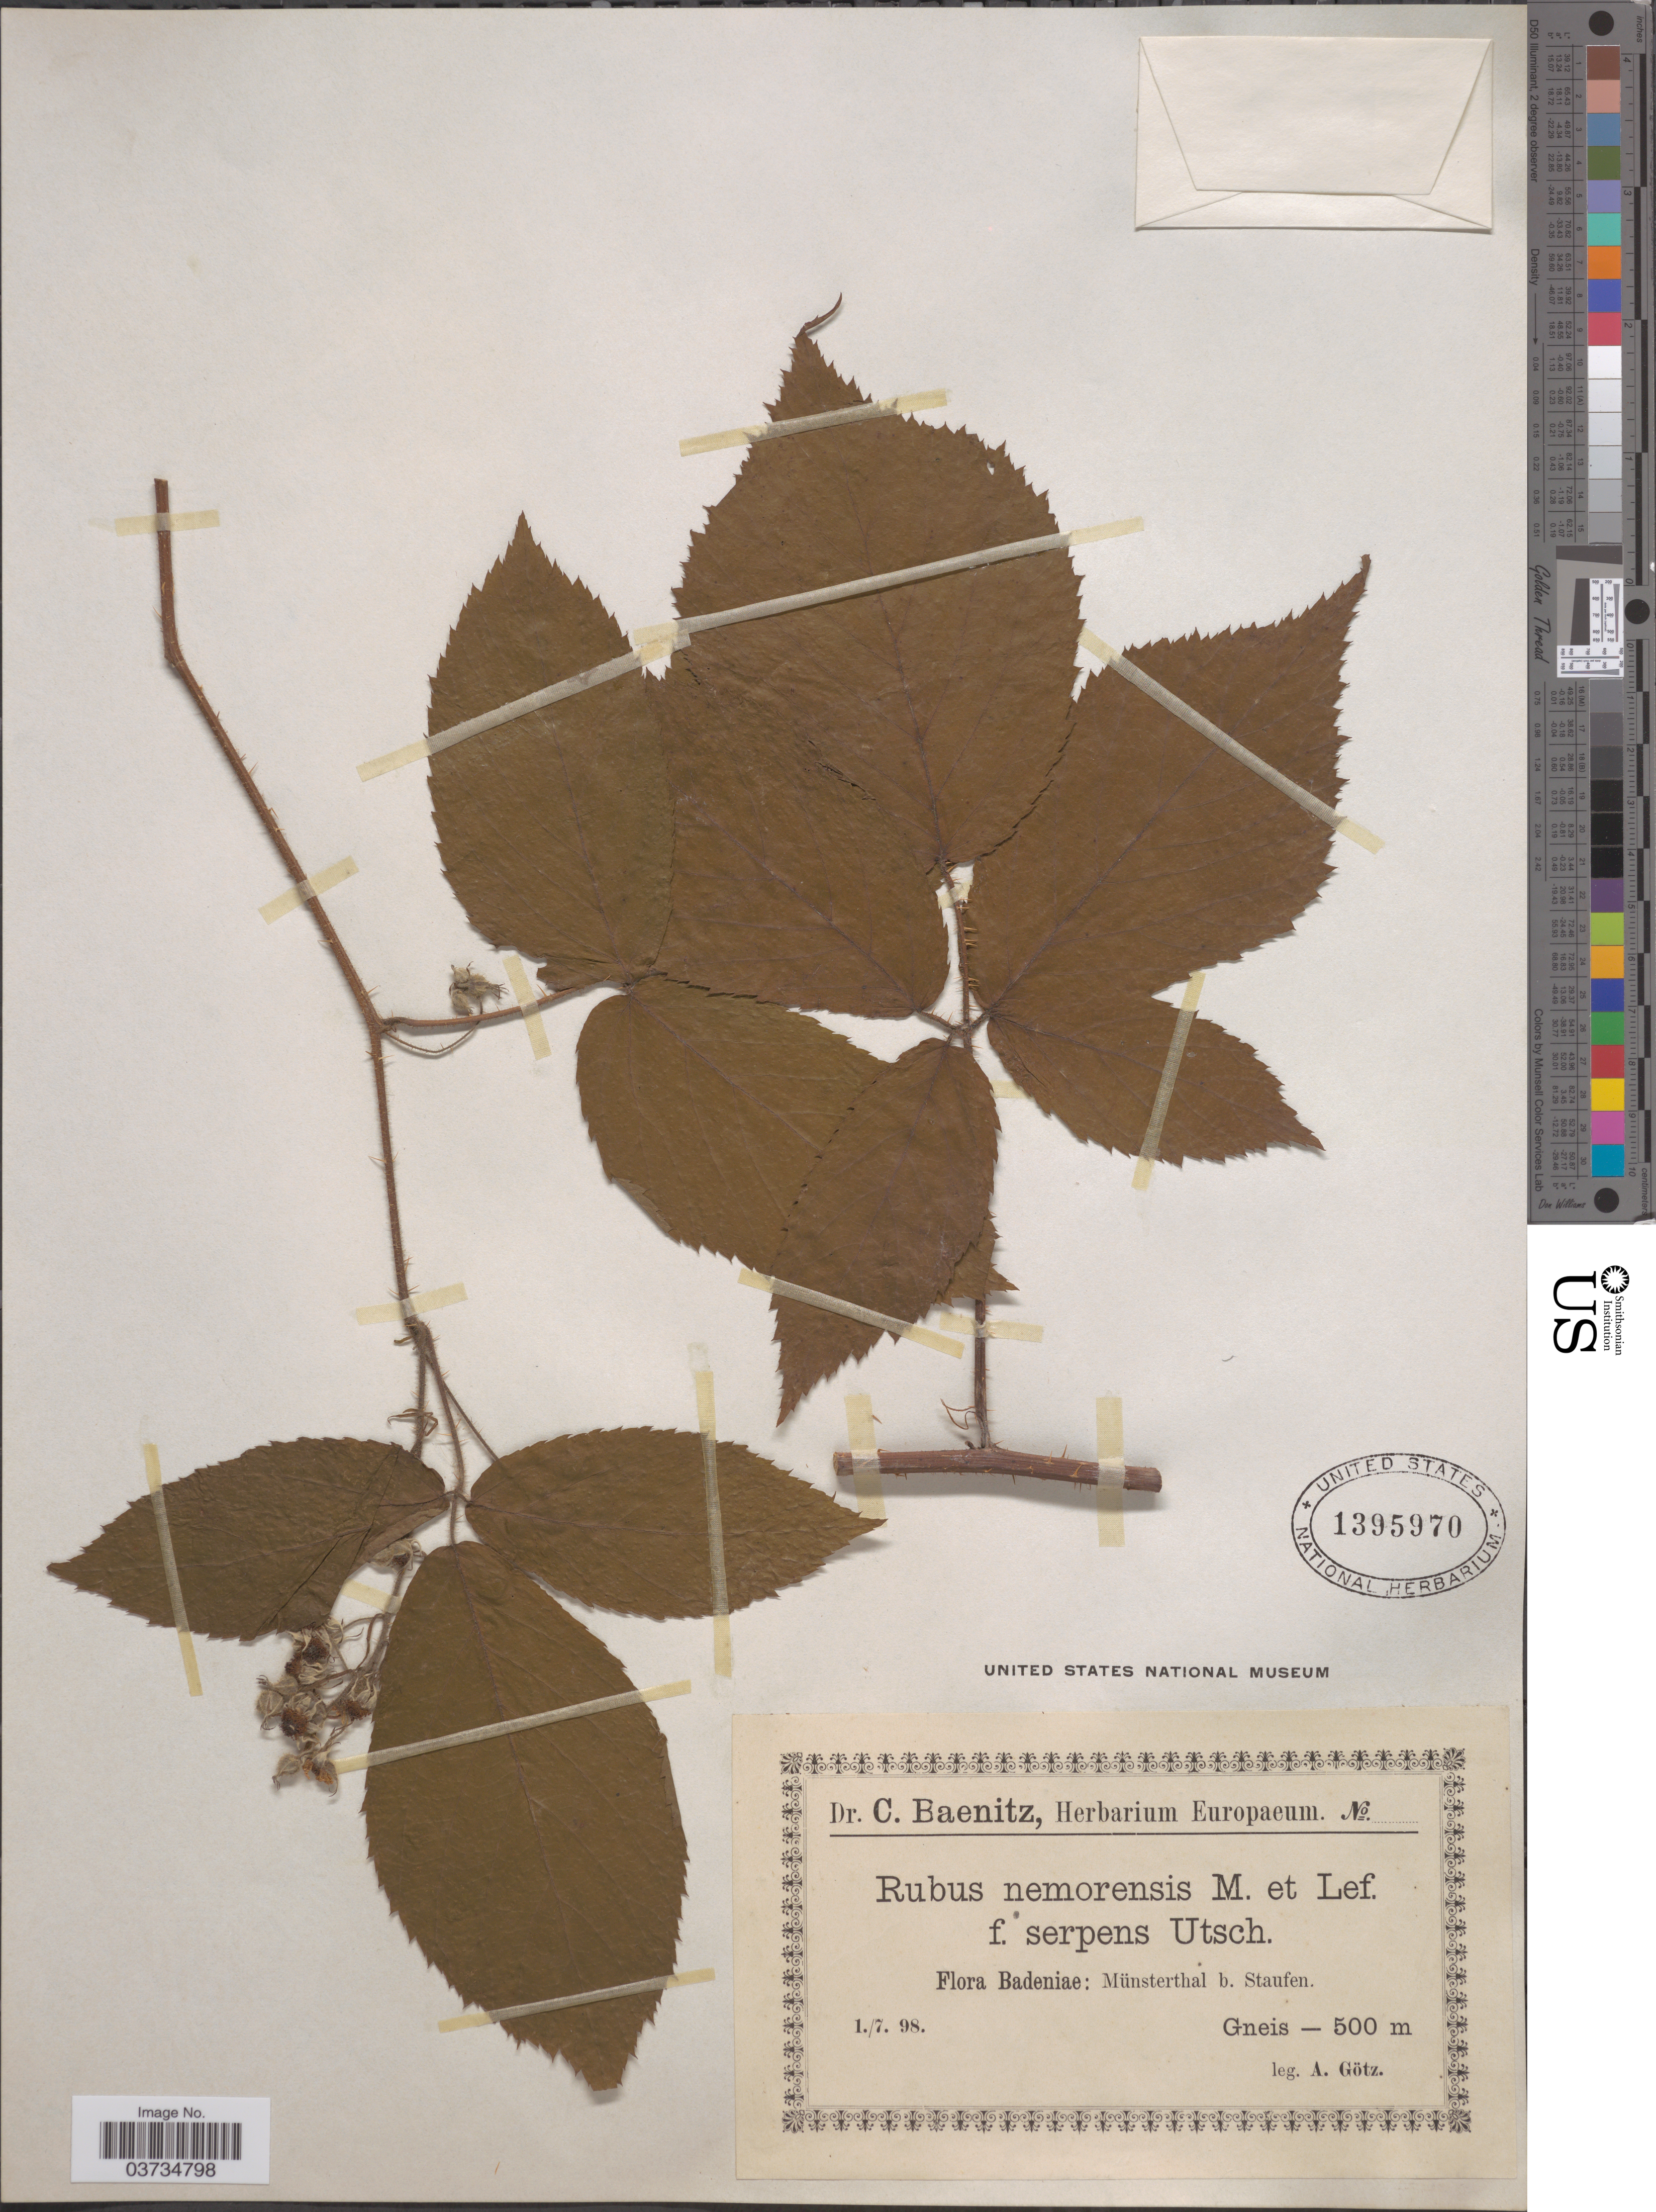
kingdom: Plantae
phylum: Tracheophyta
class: Magnoliopsida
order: Rosales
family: Rosaceae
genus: Rubus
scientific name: Rubus nemorensis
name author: Lefèvre & P.J. Müll.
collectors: A. Götz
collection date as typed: Transcribed d/m/y: 1/7/98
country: Germany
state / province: Baden-Württemberg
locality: Badeniae: Münsterthal b. Staufen.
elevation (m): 500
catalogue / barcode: US 1395970